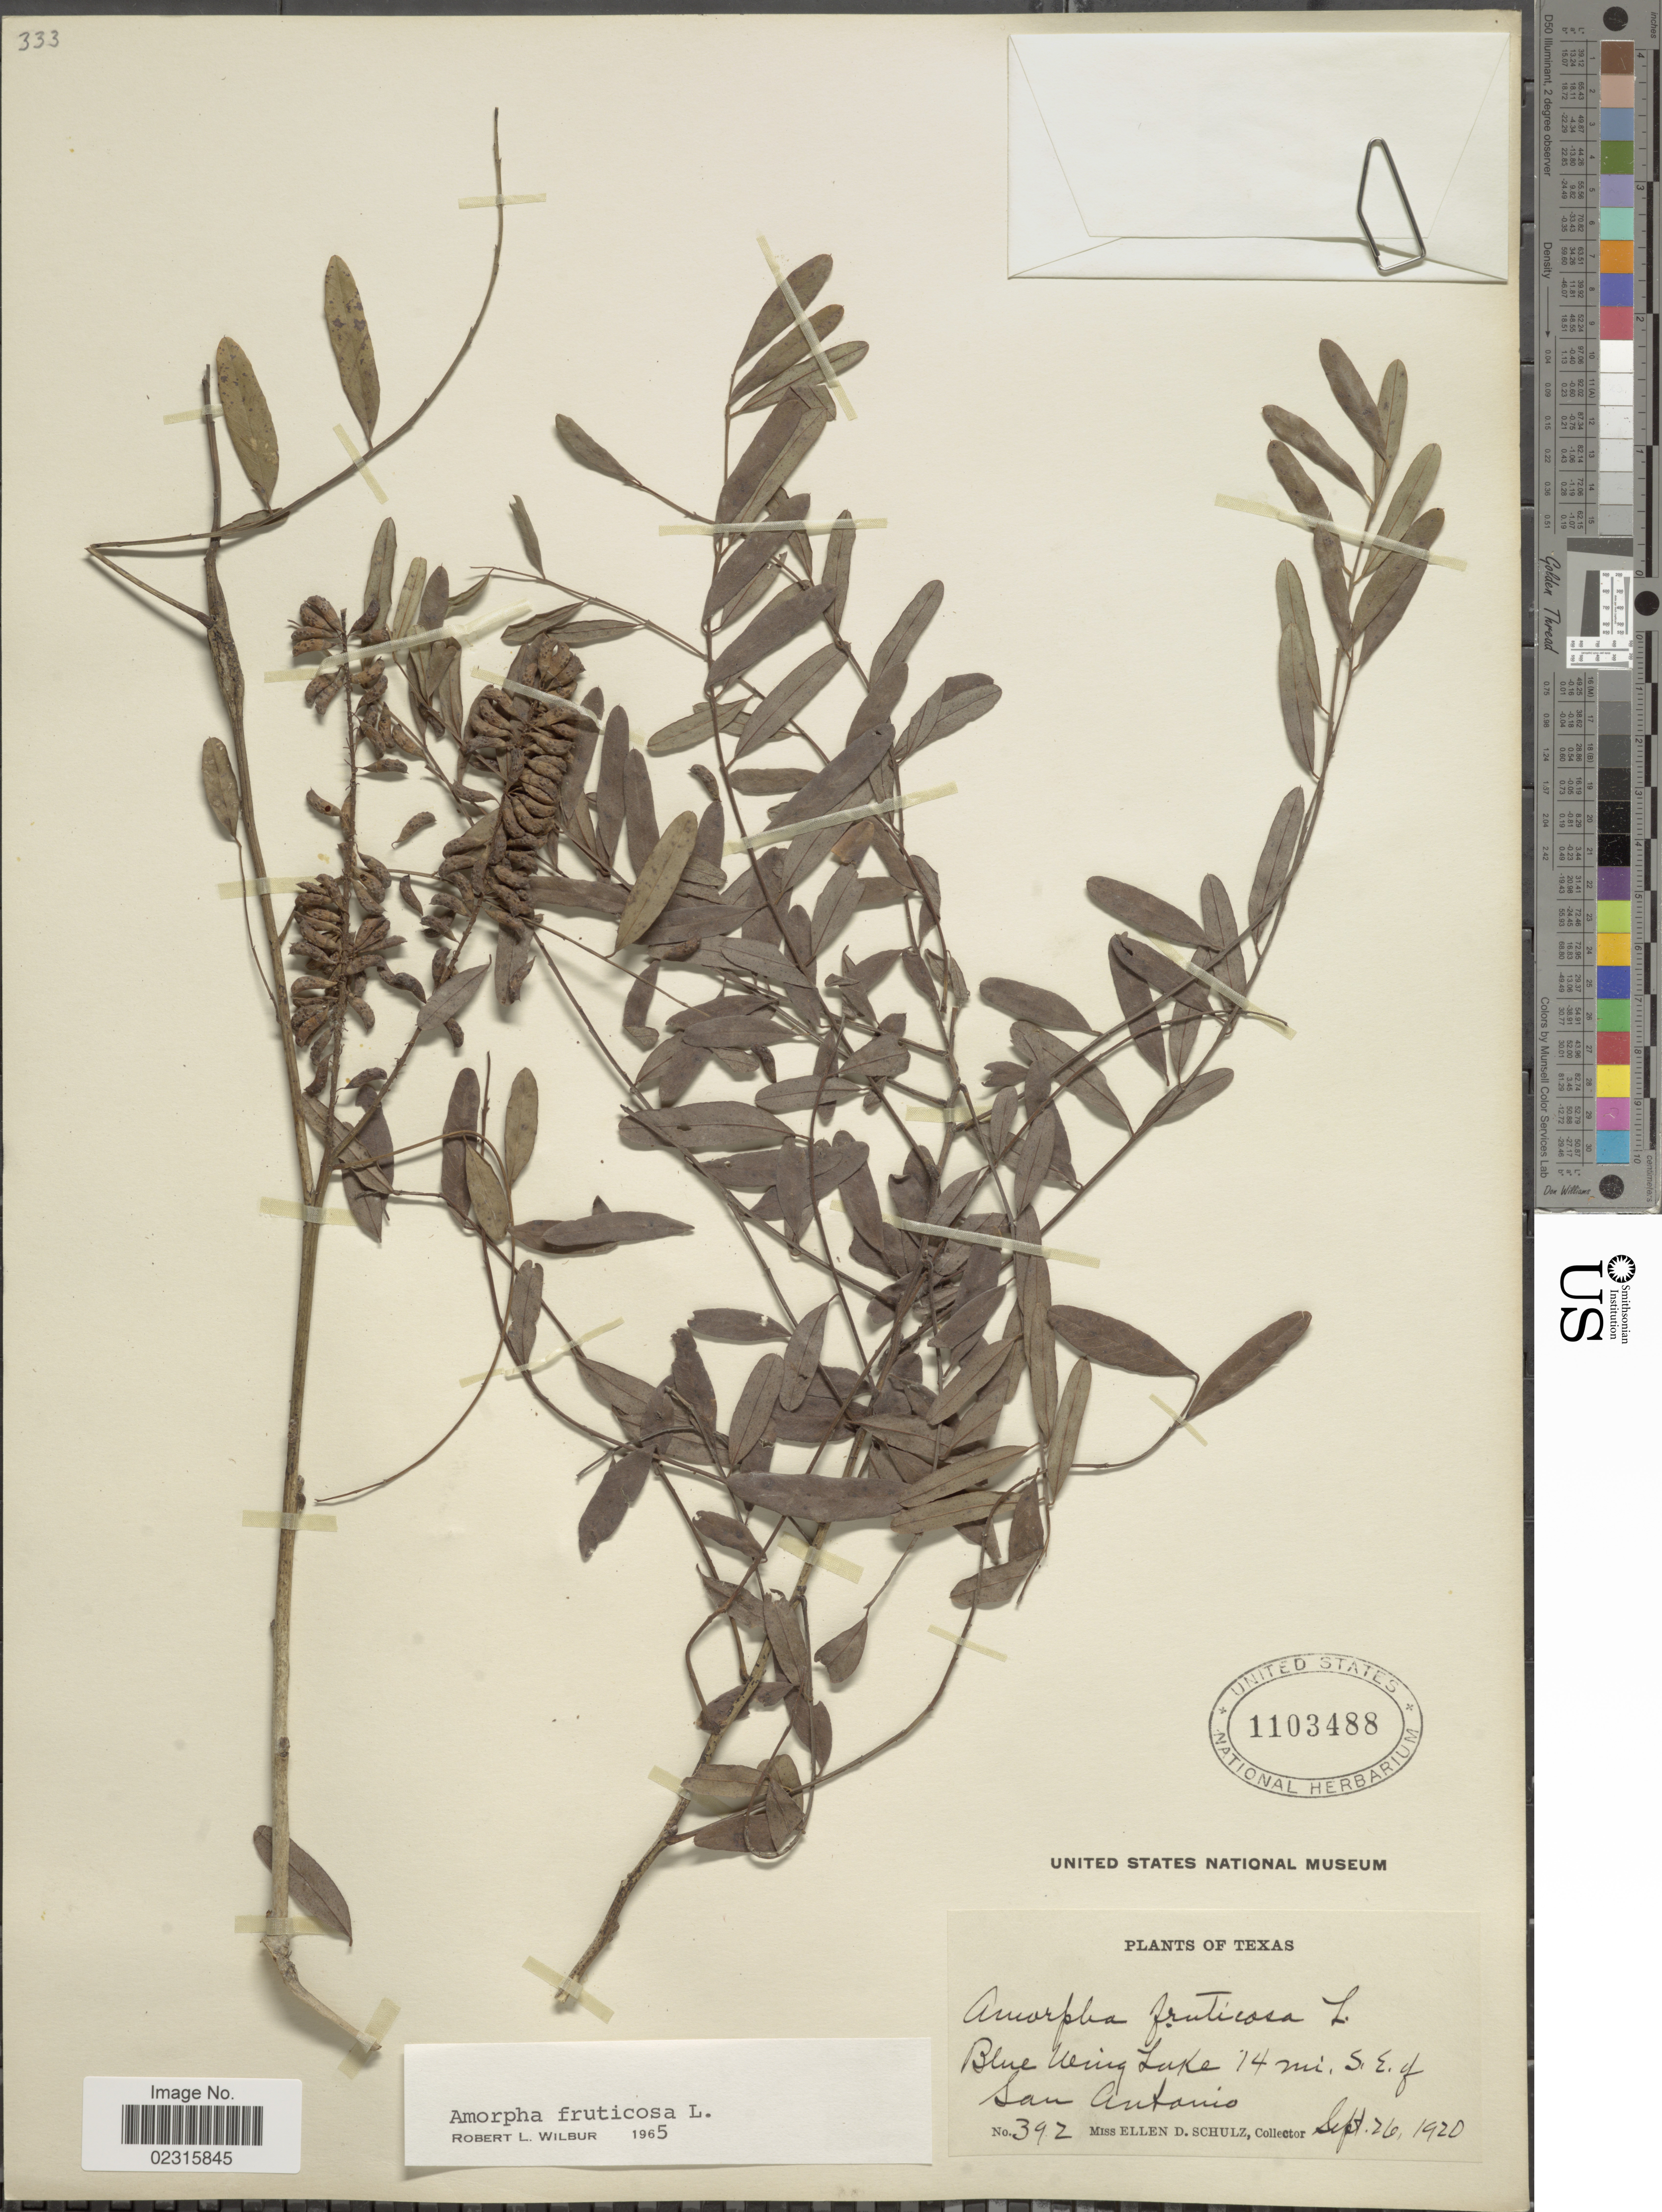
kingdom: Plantae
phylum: Tracheophyta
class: Magnoliopsida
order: Fabales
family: Fabaceae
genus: Amorpha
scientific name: Amorpha fruticosa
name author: L.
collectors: E. D. Schulz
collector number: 392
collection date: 1920-09-26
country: United States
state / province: Texas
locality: Blue Wing Lake 14 mi. S.E. of San Antonio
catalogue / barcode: US 1103488